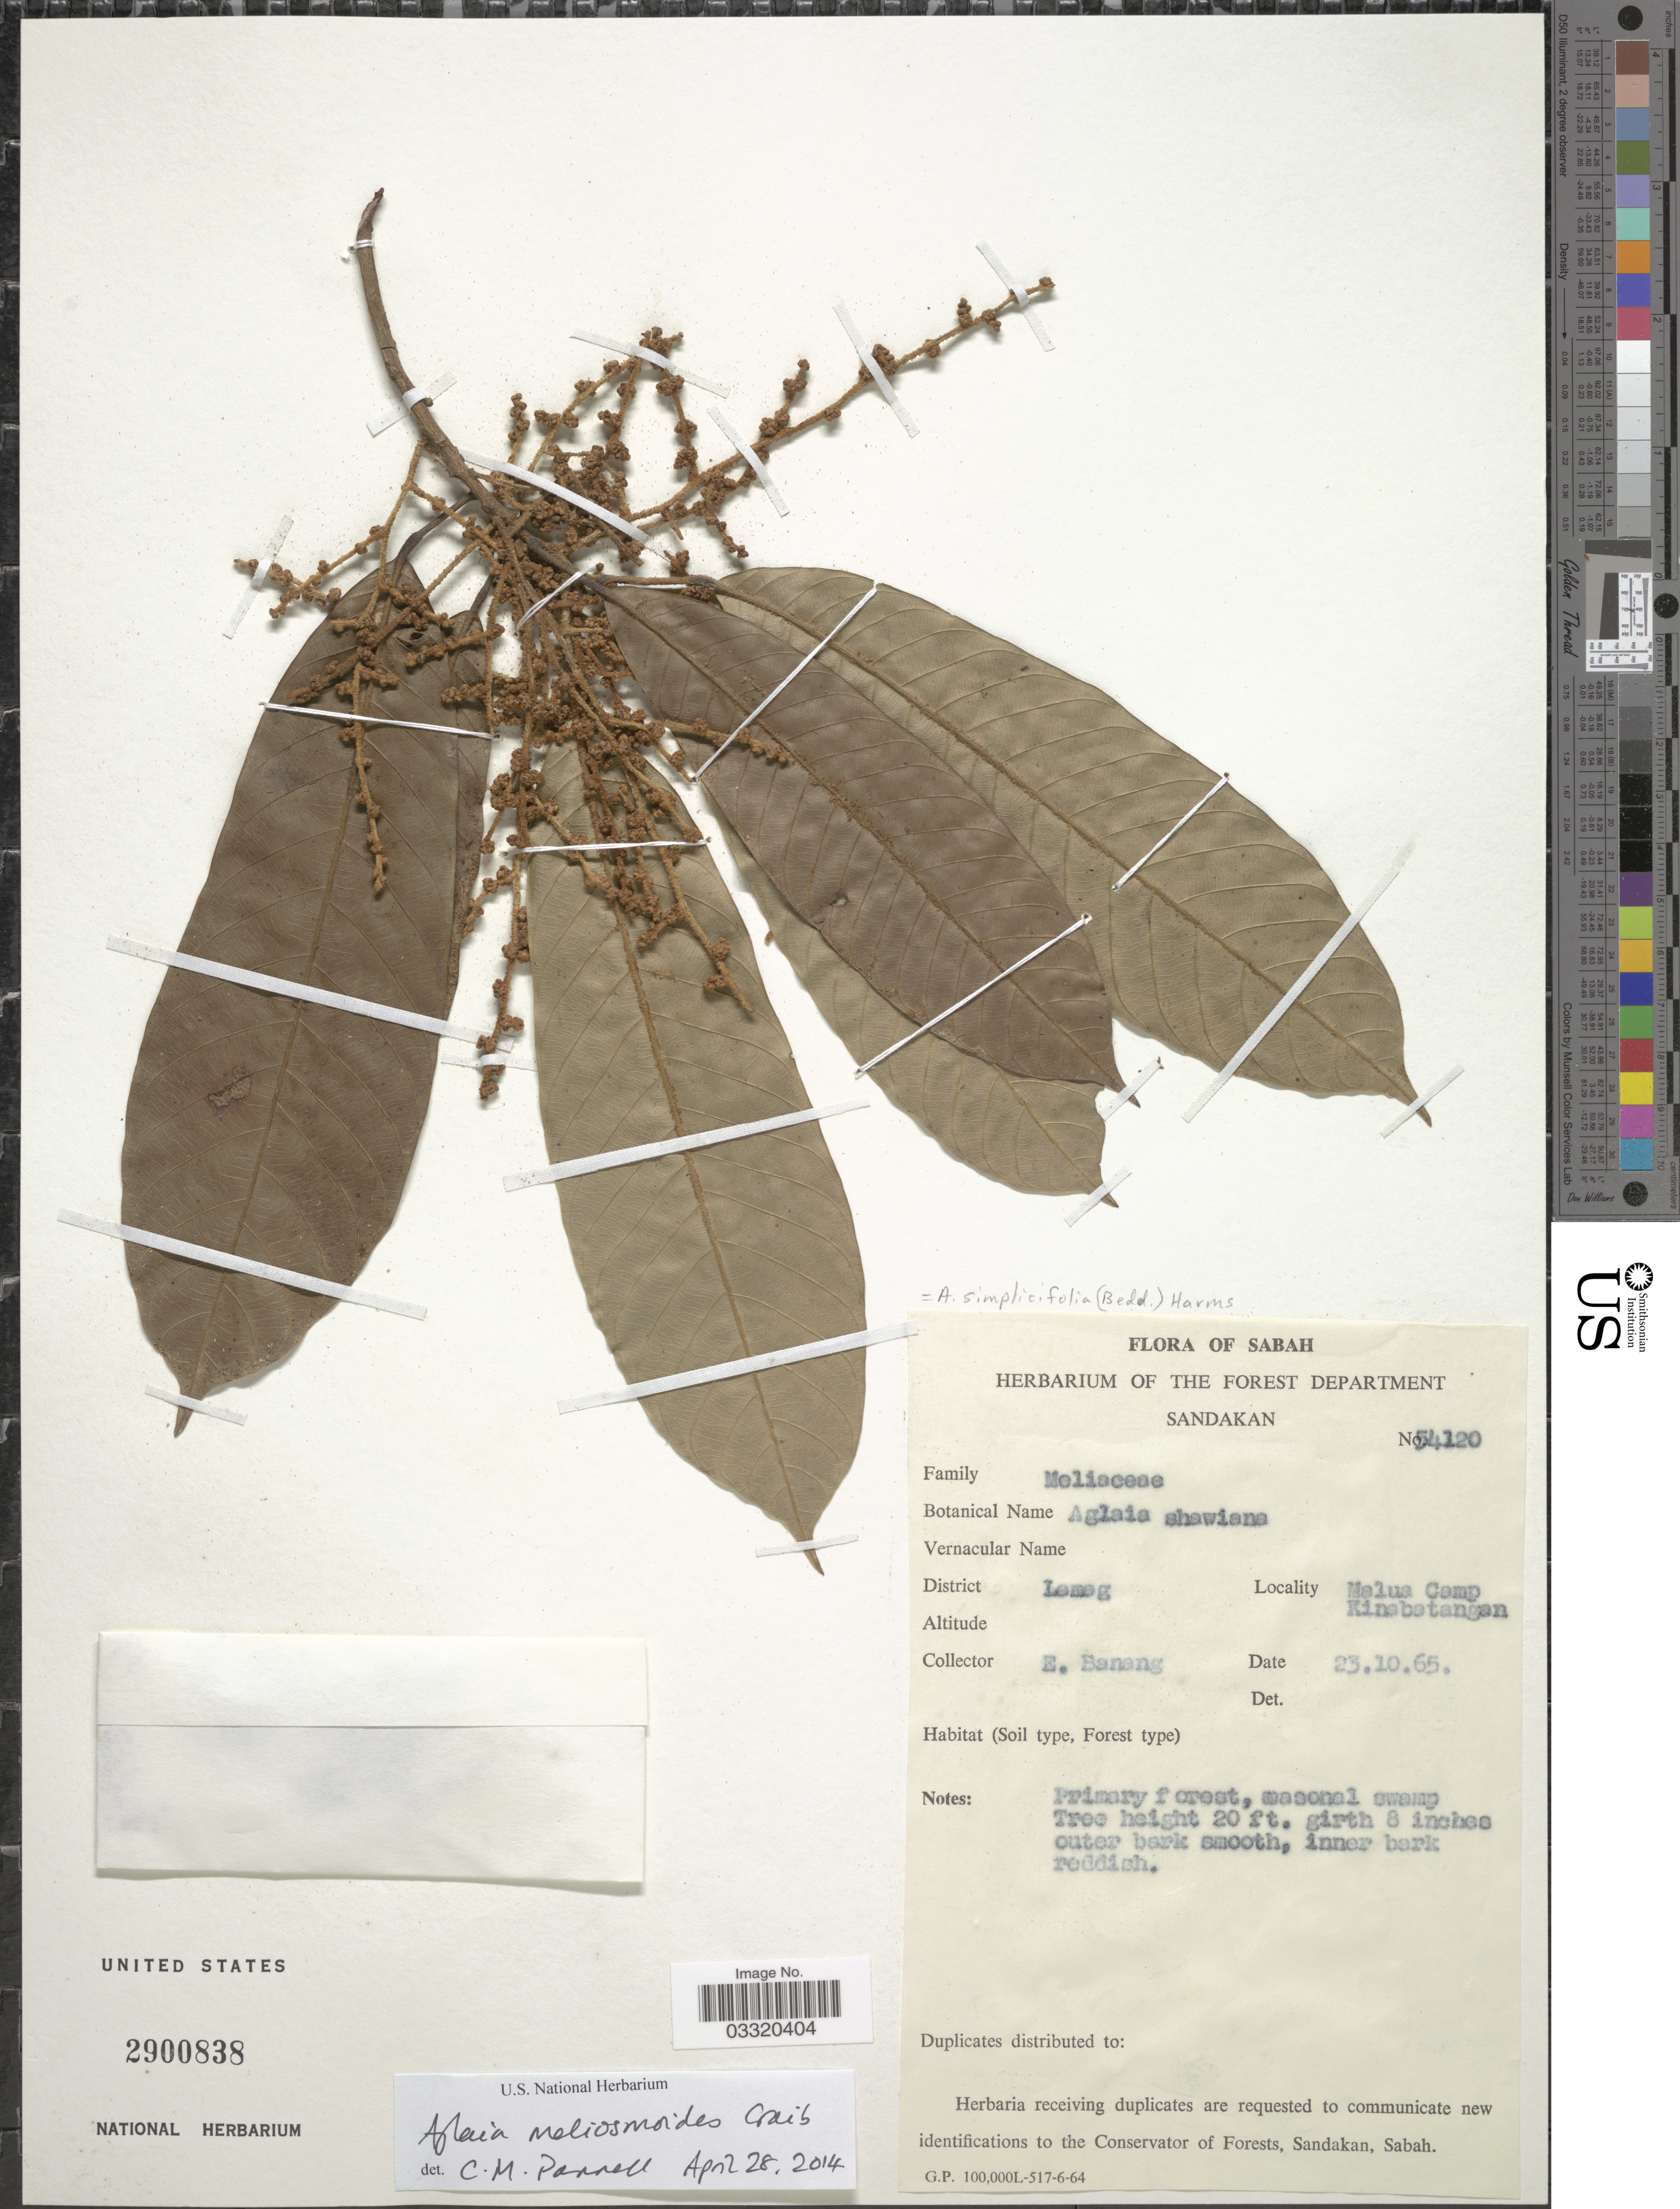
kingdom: Plantae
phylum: Tracheophyta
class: Magnoliopsida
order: Sapindales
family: Meliaceae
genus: Aglaia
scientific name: Aglaia meliosmoides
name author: Craib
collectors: E. Banang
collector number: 54120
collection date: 1965-10-23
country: Malaysia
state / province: Sabah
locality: Lemeg. Malua Camp Kinabatangan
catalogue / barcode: US 2900838